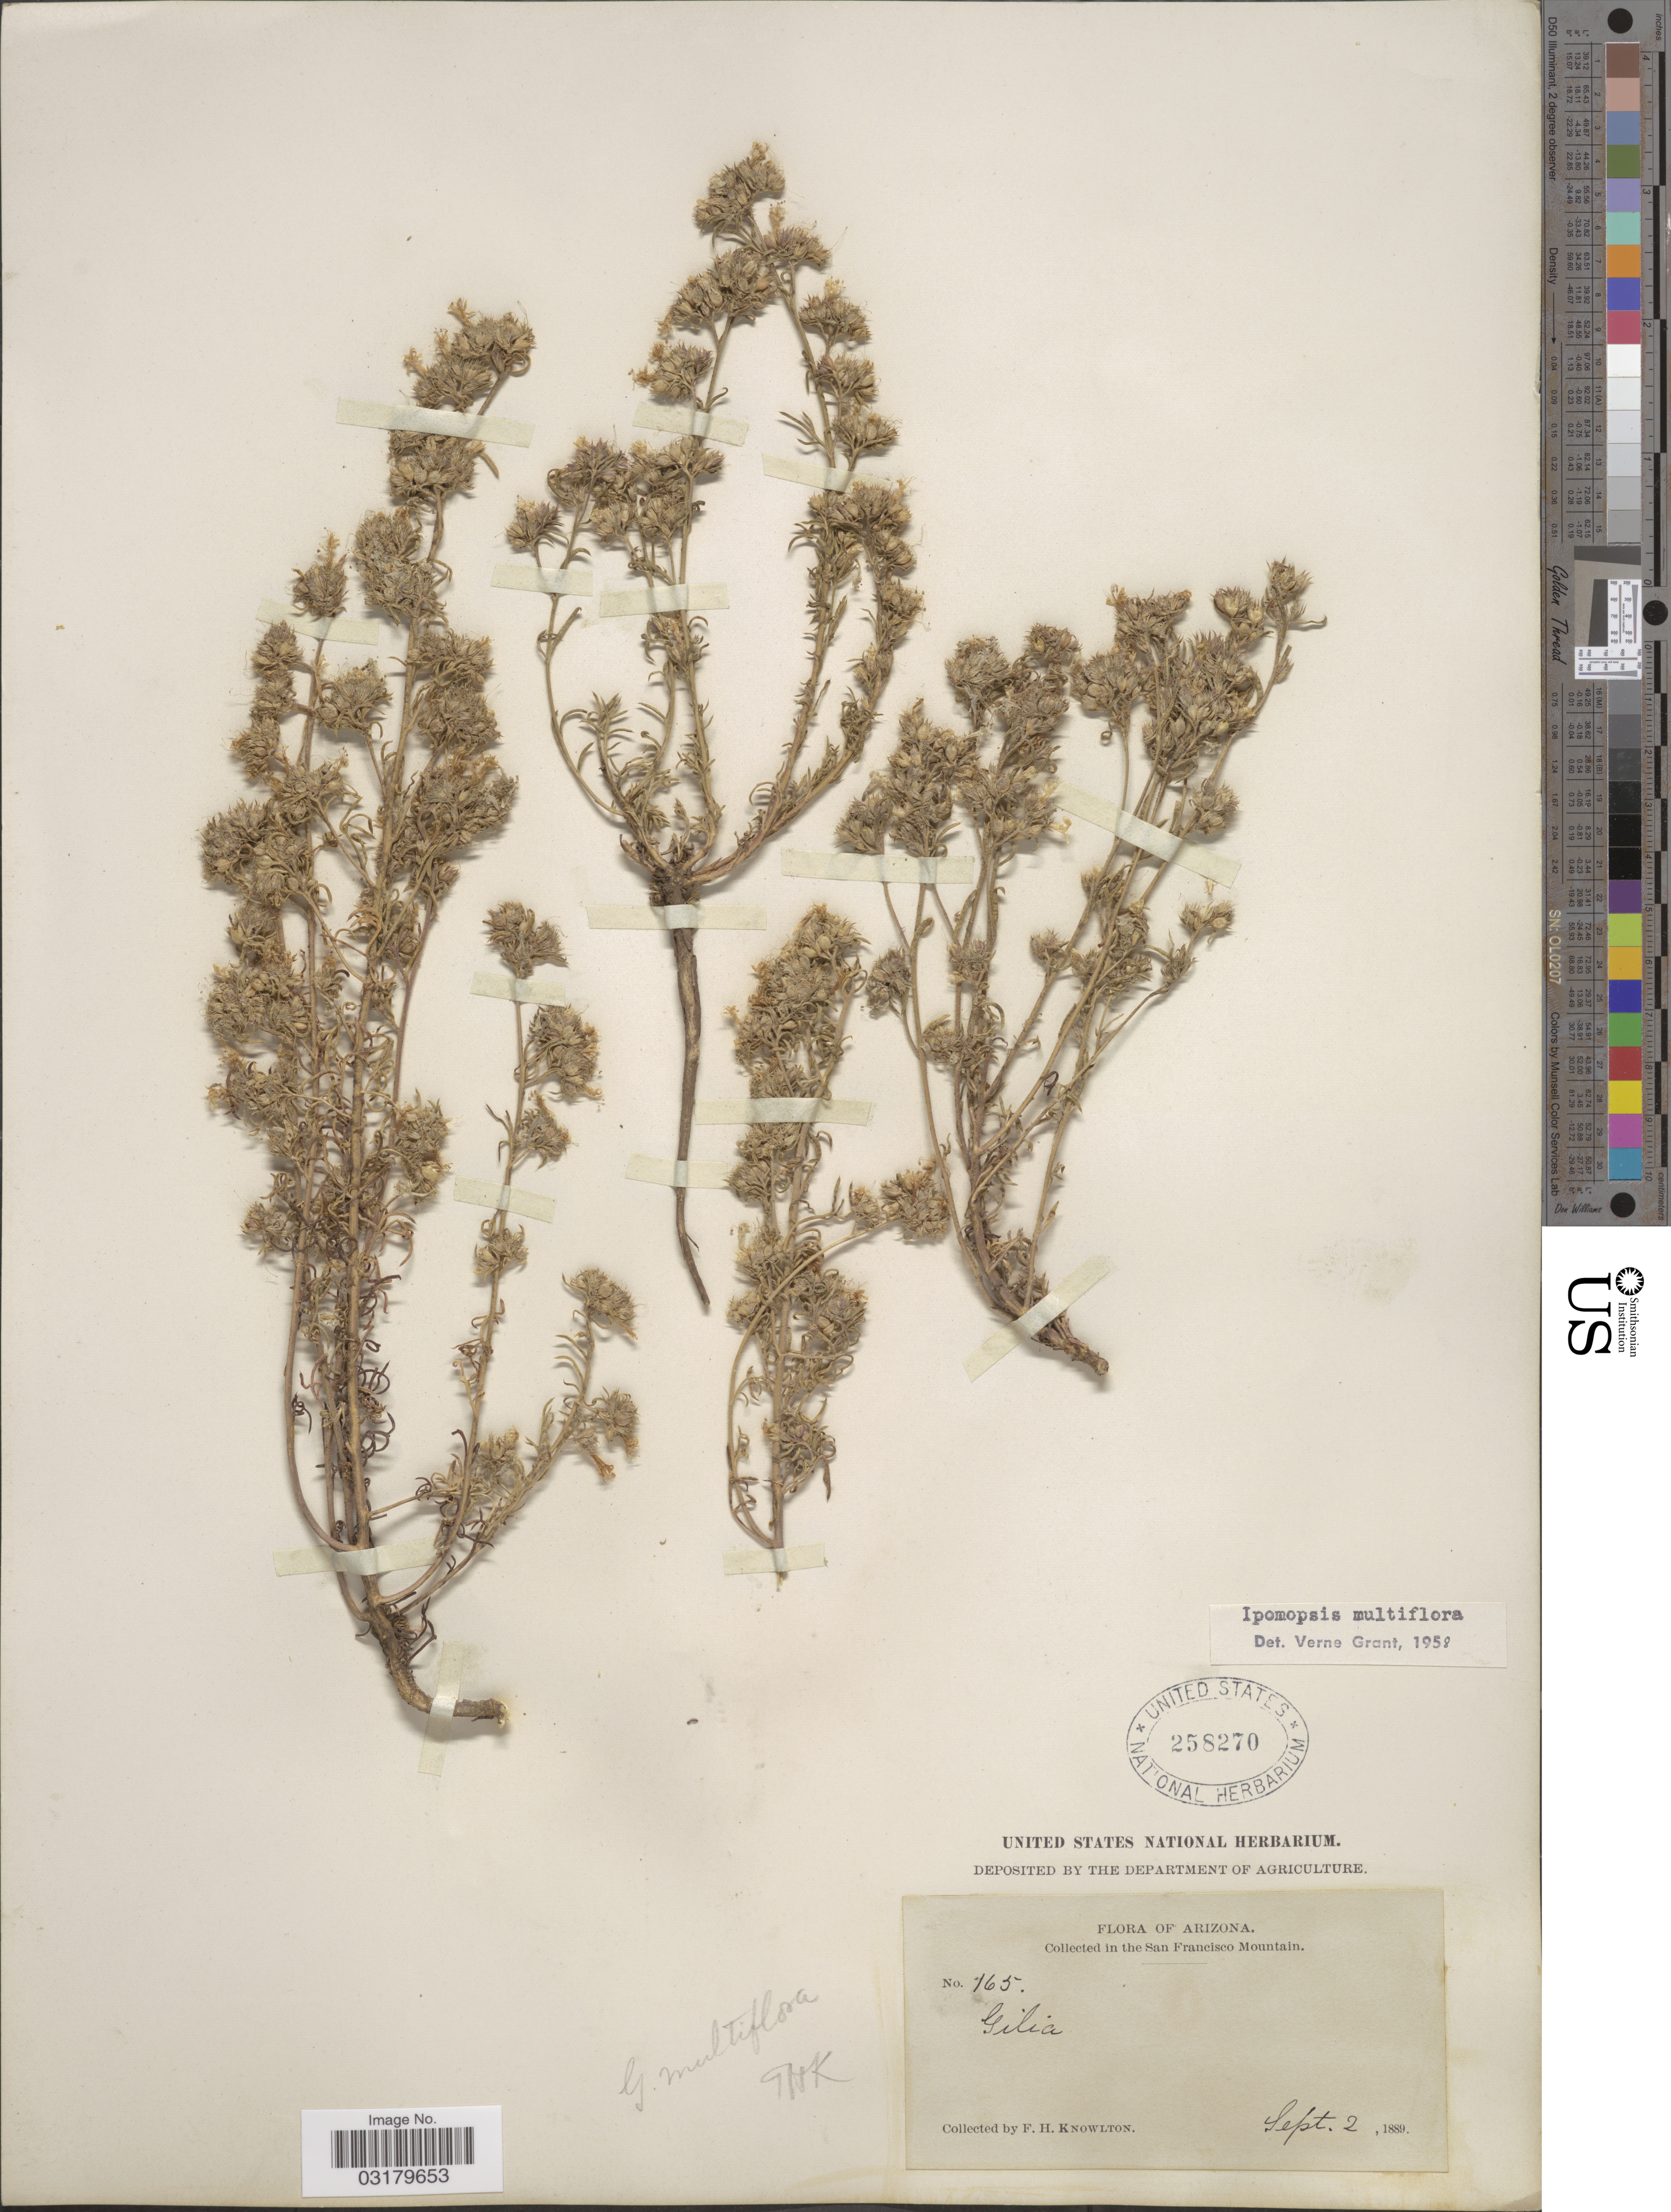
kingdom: Plantae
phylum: Tracheophyta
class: Magnoliopsida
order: Ericales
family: Polemoniaceae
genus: Ipomopsis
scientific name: Ipomopsis multiflora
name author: (Nutt.) V.E. Grant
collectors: F. H. Knowlton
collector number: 765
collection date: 1889-09-02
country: United States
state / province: Arizona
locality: In the San Francisco Mountain.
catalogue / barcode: US 258270